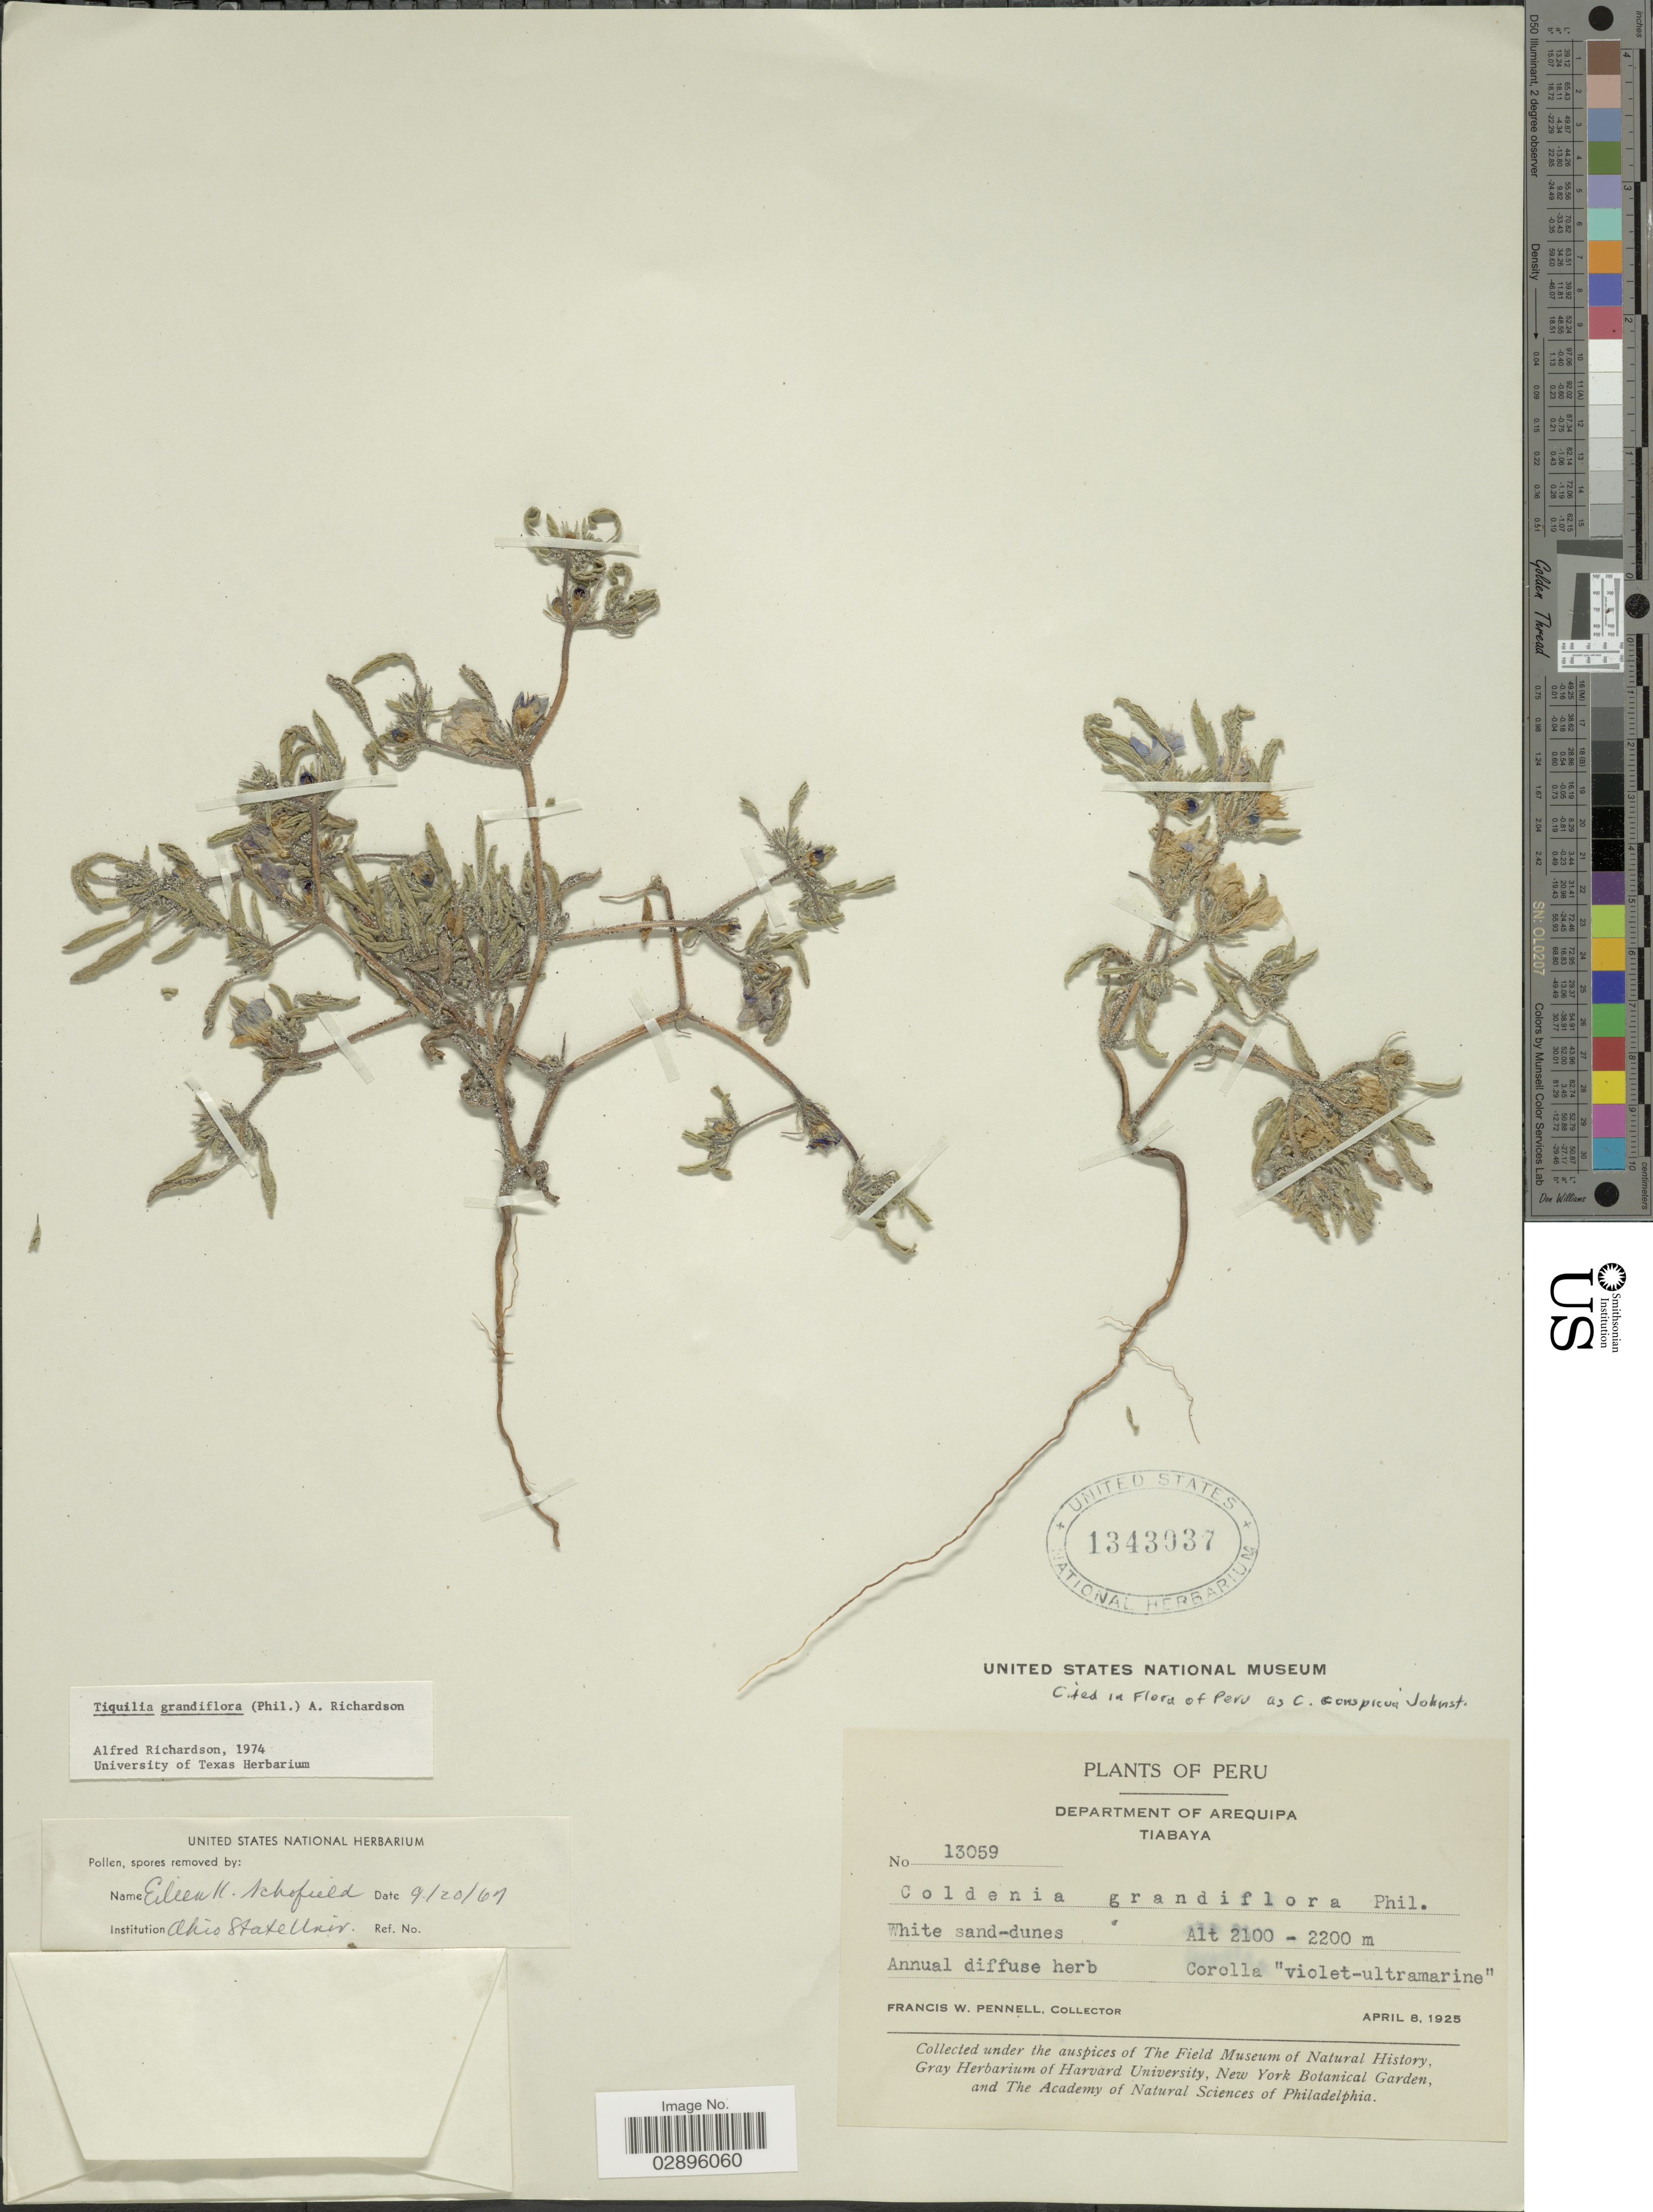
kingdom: Plantae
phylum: Tracheophyta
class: Magnoliopsida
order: Boraginales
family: Ehretiaceae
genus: Tiquilia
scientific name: Tiquilia grandiflora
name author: (Phil.) A.T. Richardson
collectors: F. W. Pennell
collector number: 13059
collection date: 1925-04-06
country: Peru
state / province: Arequipa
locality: Department of Arequipa. Tiabaya.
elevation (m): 2100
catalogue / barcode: US 1343037